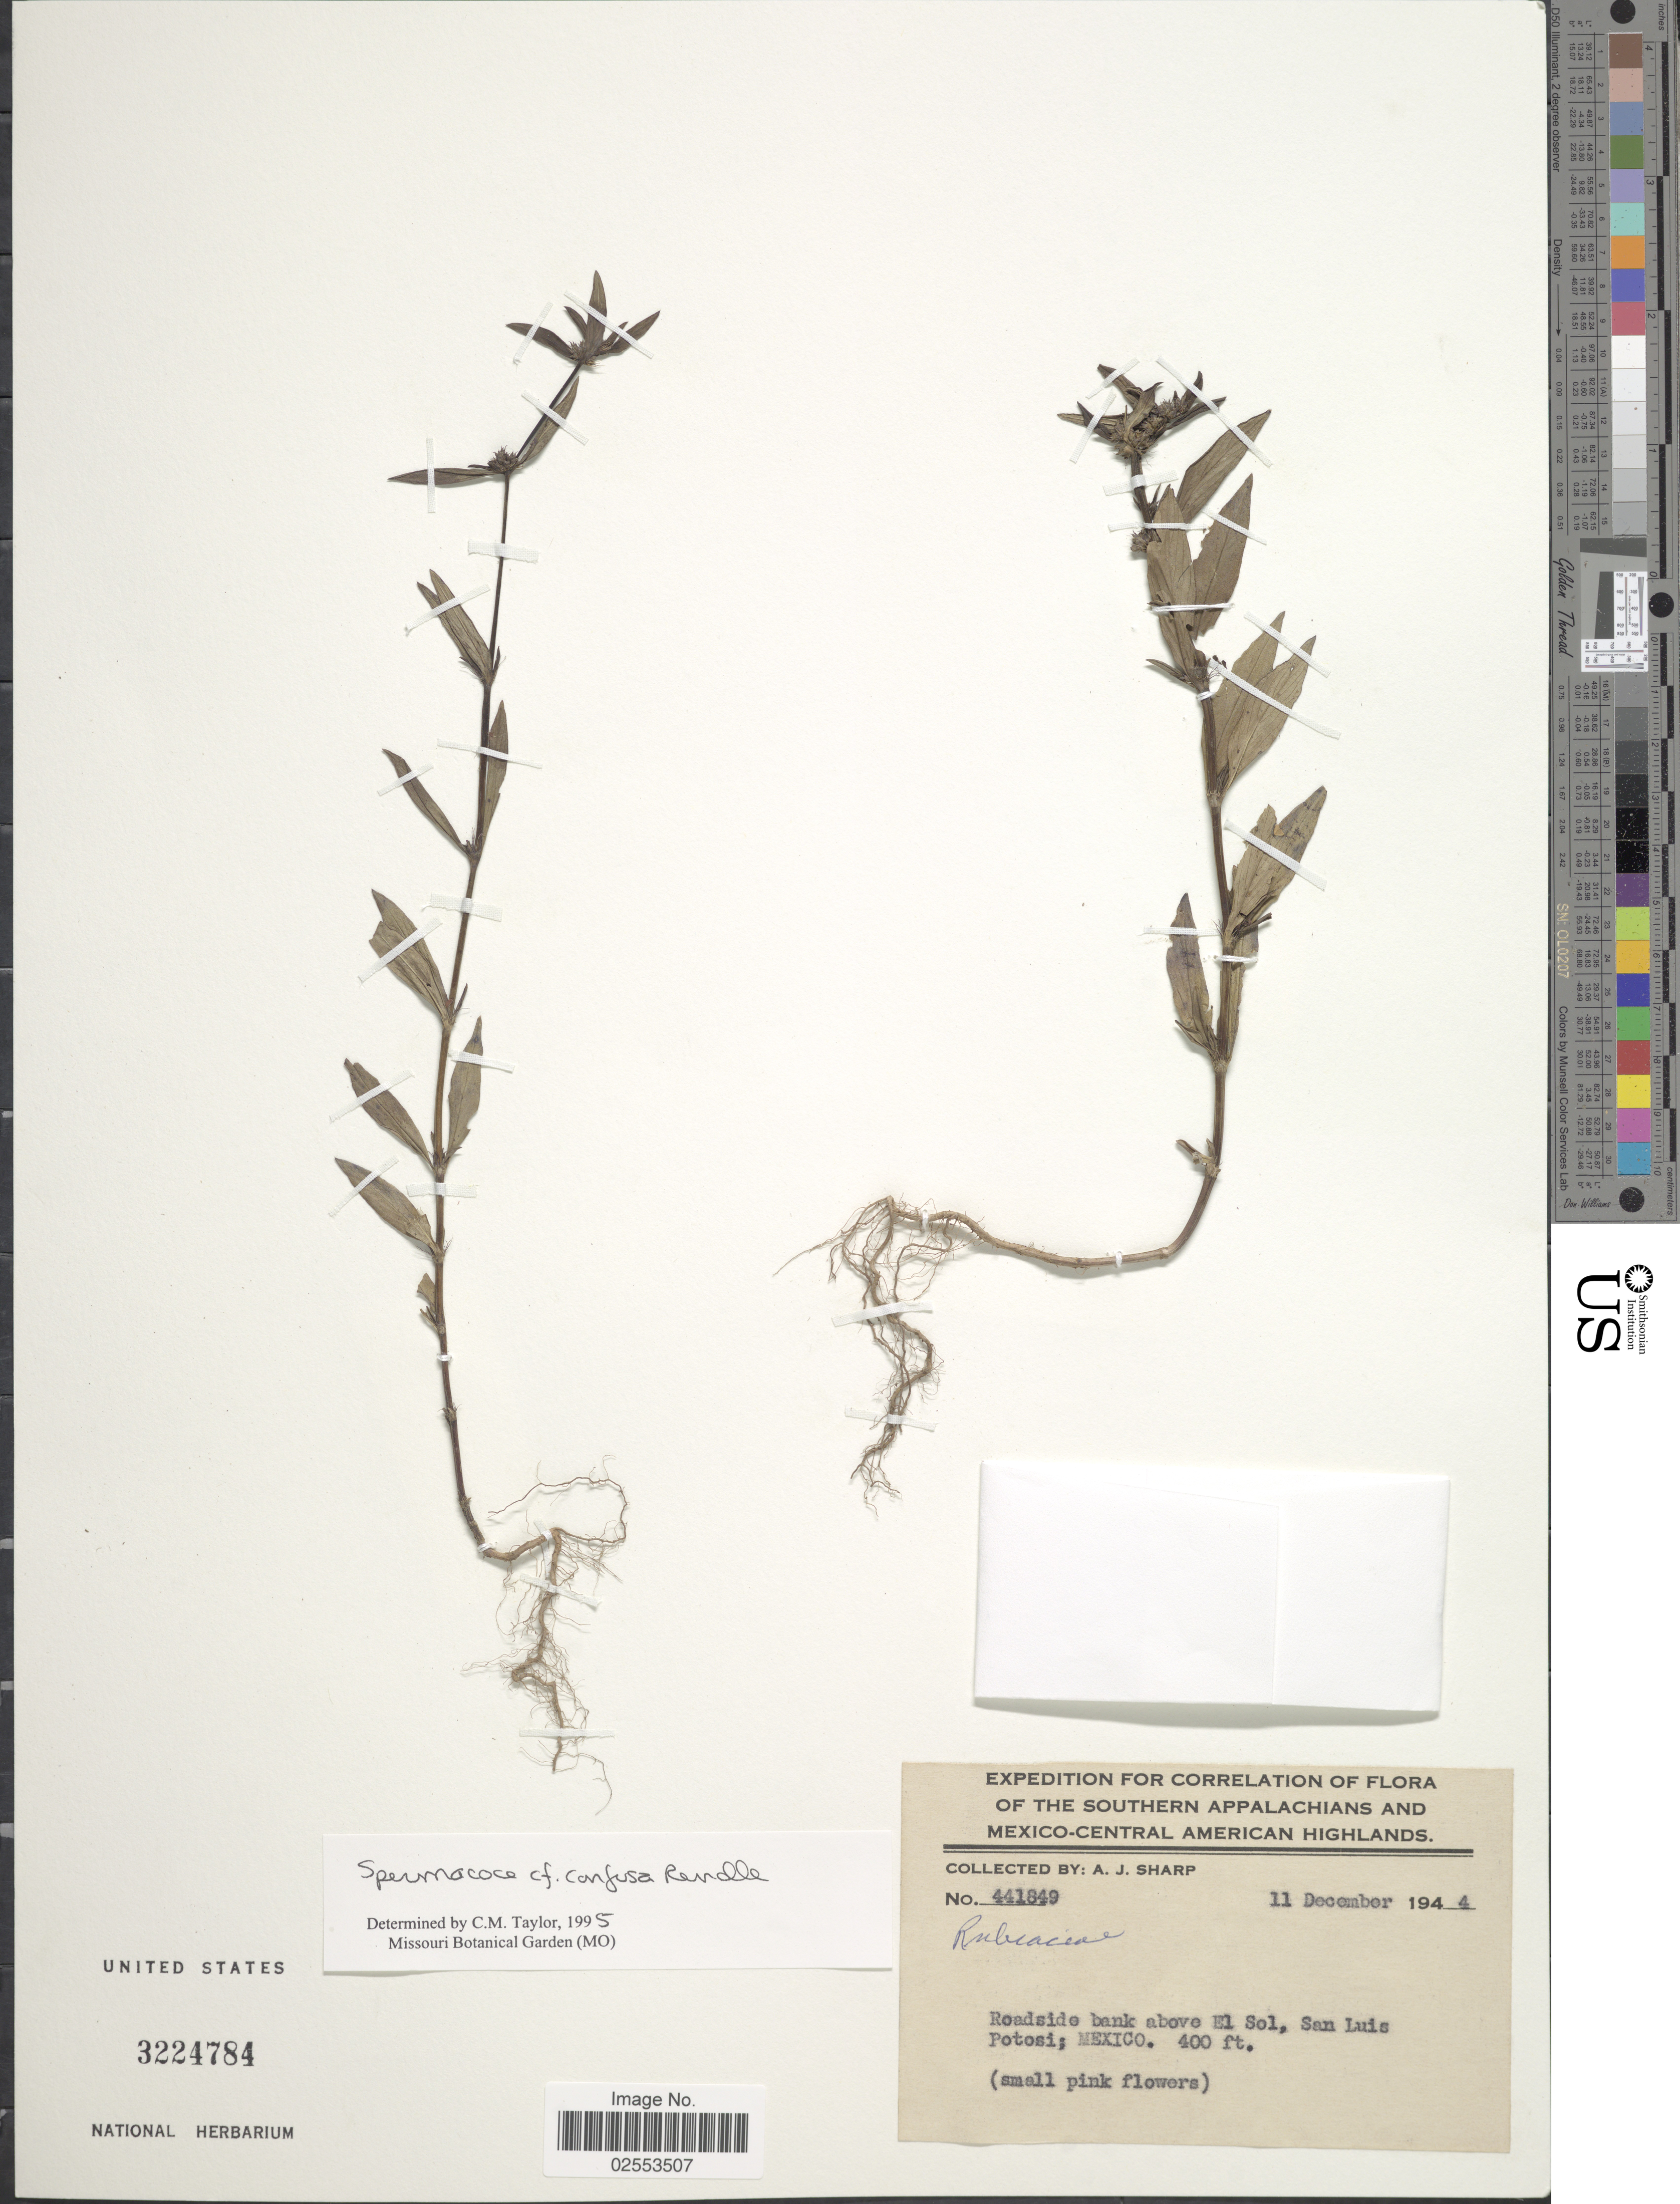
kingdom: Plantae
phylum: Tracheophyta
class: Magnoliopsida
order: Gentianales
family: Rubiaceae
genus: Spermacoce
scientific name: Spermacoce confusa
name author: Rendle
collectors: A. J. Sharp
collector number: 441849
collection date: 1944-12-11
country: Mexico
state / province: San Luis Potosí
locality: Southern Appalachian and Mexico-Central American Highlands. Bank above El Sol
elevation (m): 122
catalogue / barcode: US 3224784